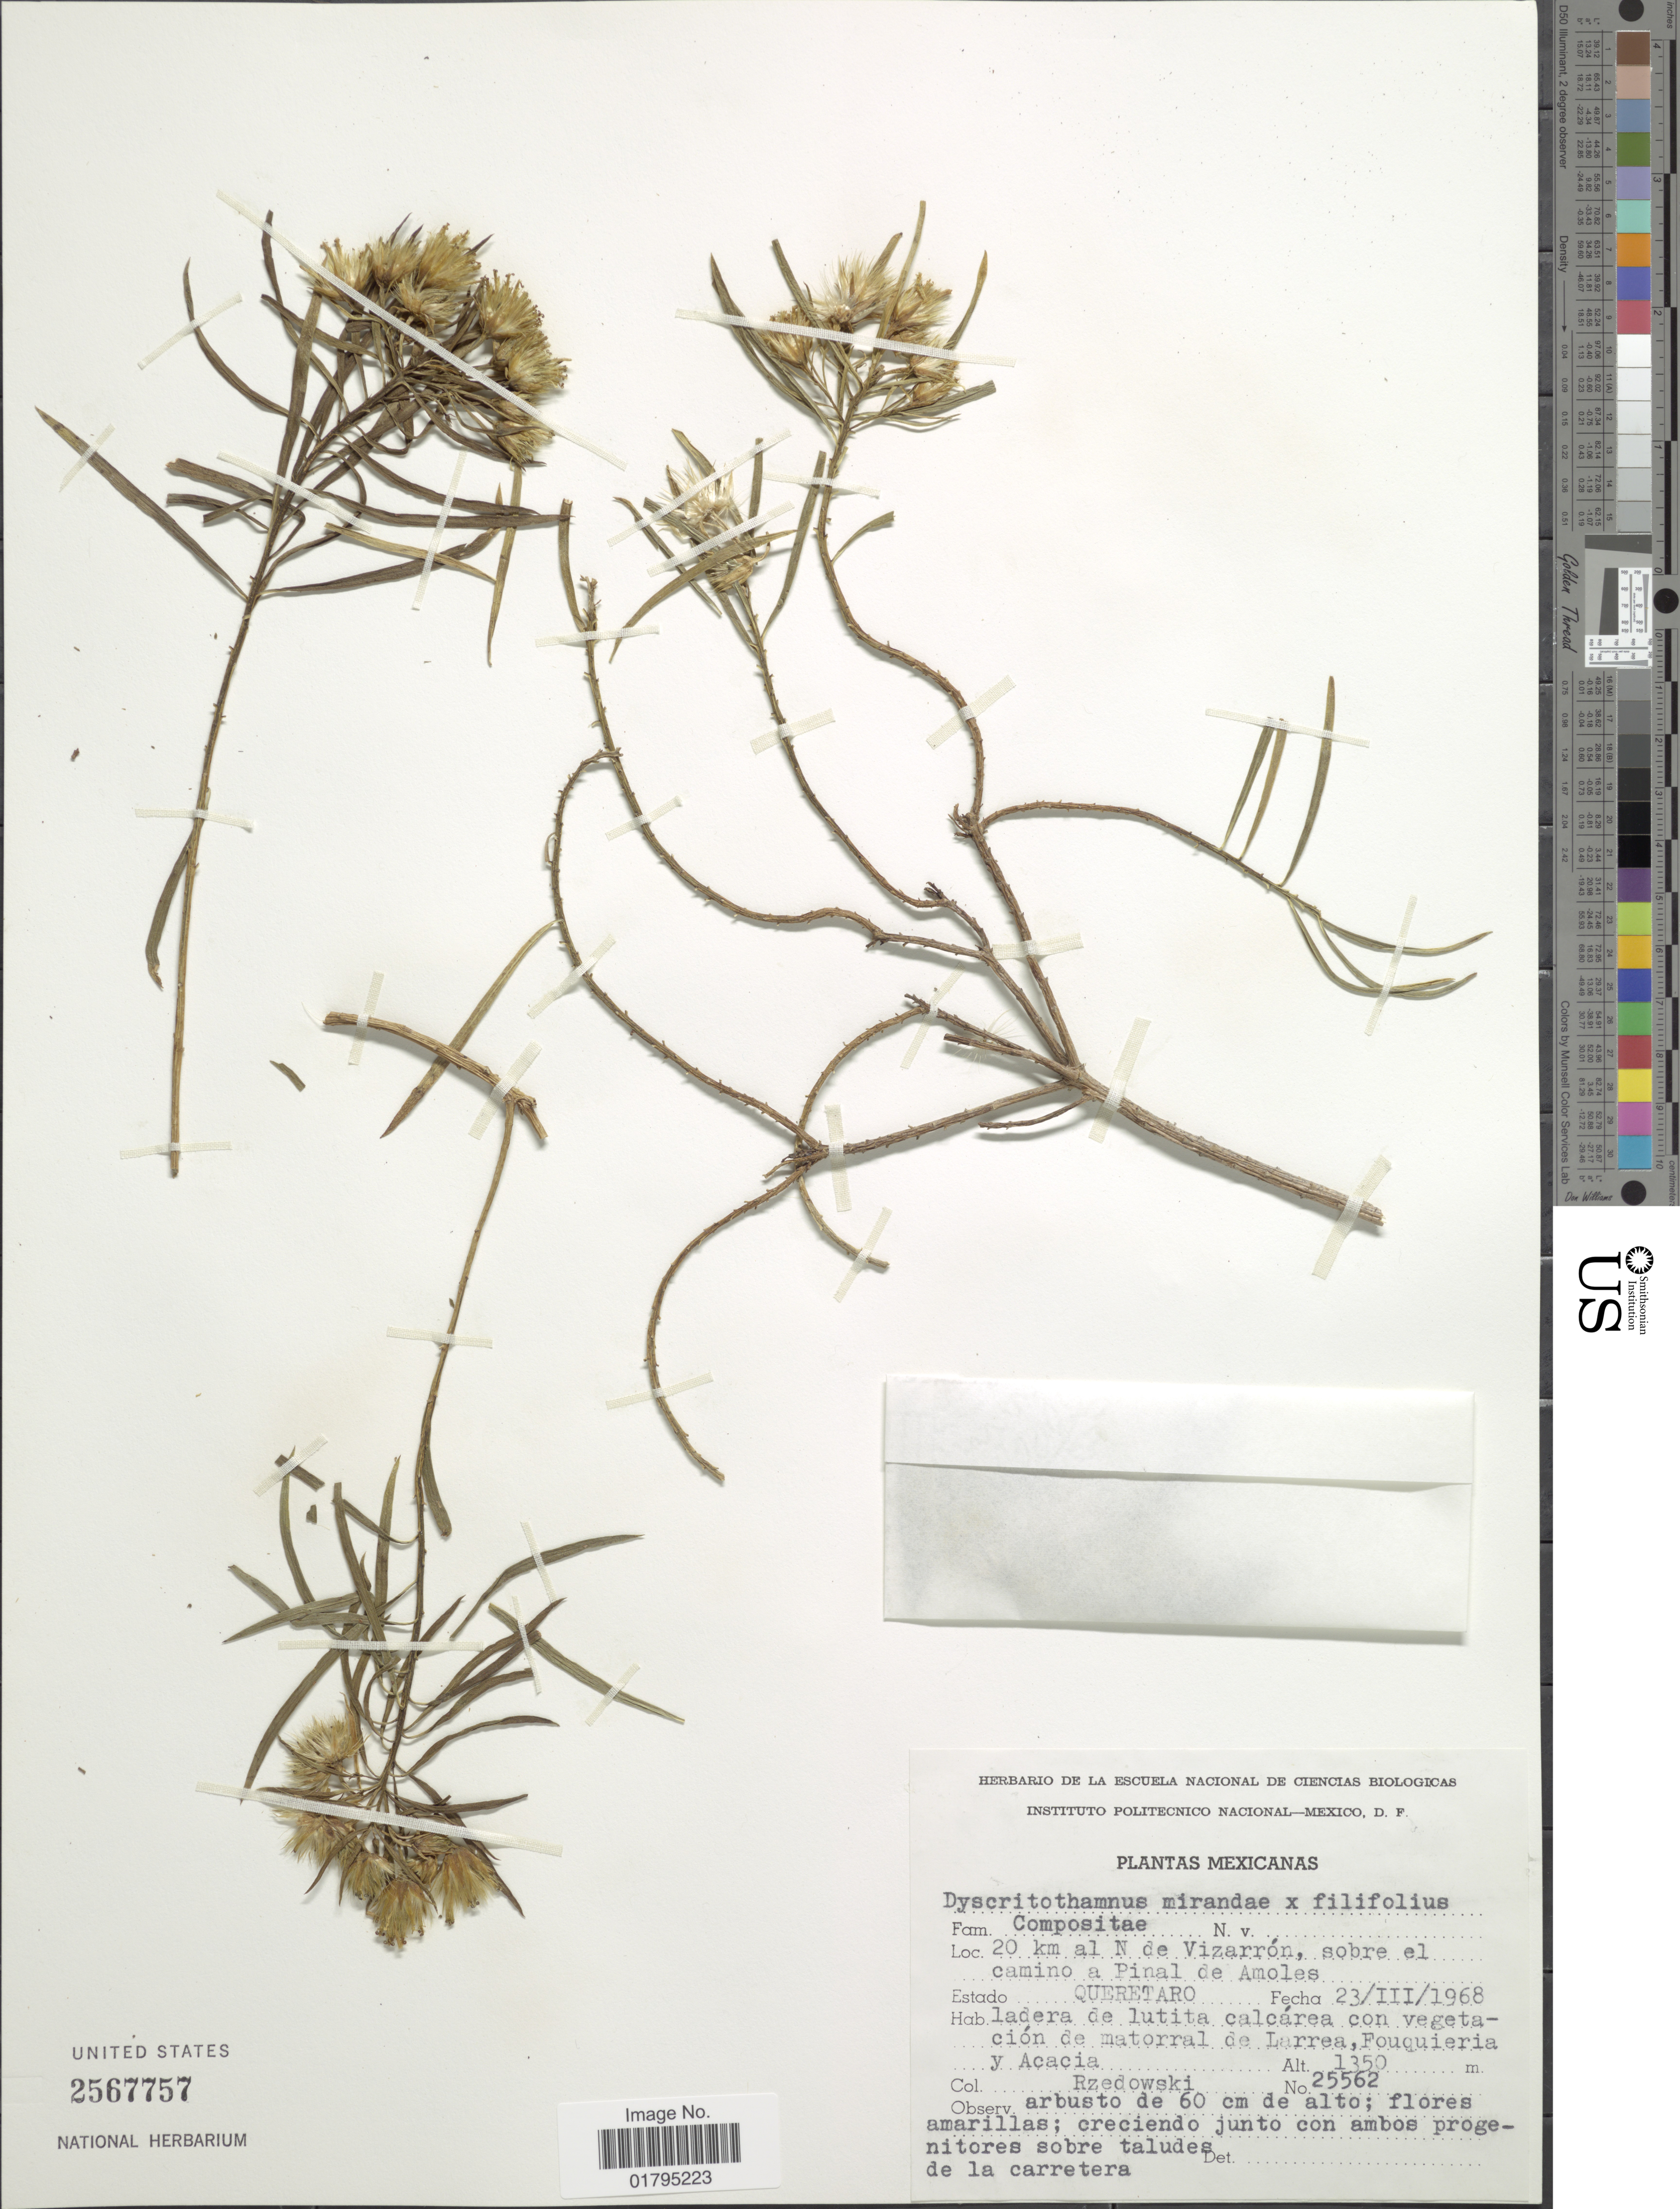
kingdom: Plantae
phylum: Tracheophyta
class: Magnoliopsida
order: Asterales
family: Asteraceae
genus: Dyscritothamnus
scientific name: Dyscritothamnus sp.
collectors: Rzedwoski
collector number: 25562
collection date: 1968-03-23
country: Mexico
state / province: Querétaro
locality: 20 km al N de Vizarron, sobre el camino a Pinal de Amoles. Estado Queretaro.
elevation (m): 1350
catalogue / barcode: US 2567757